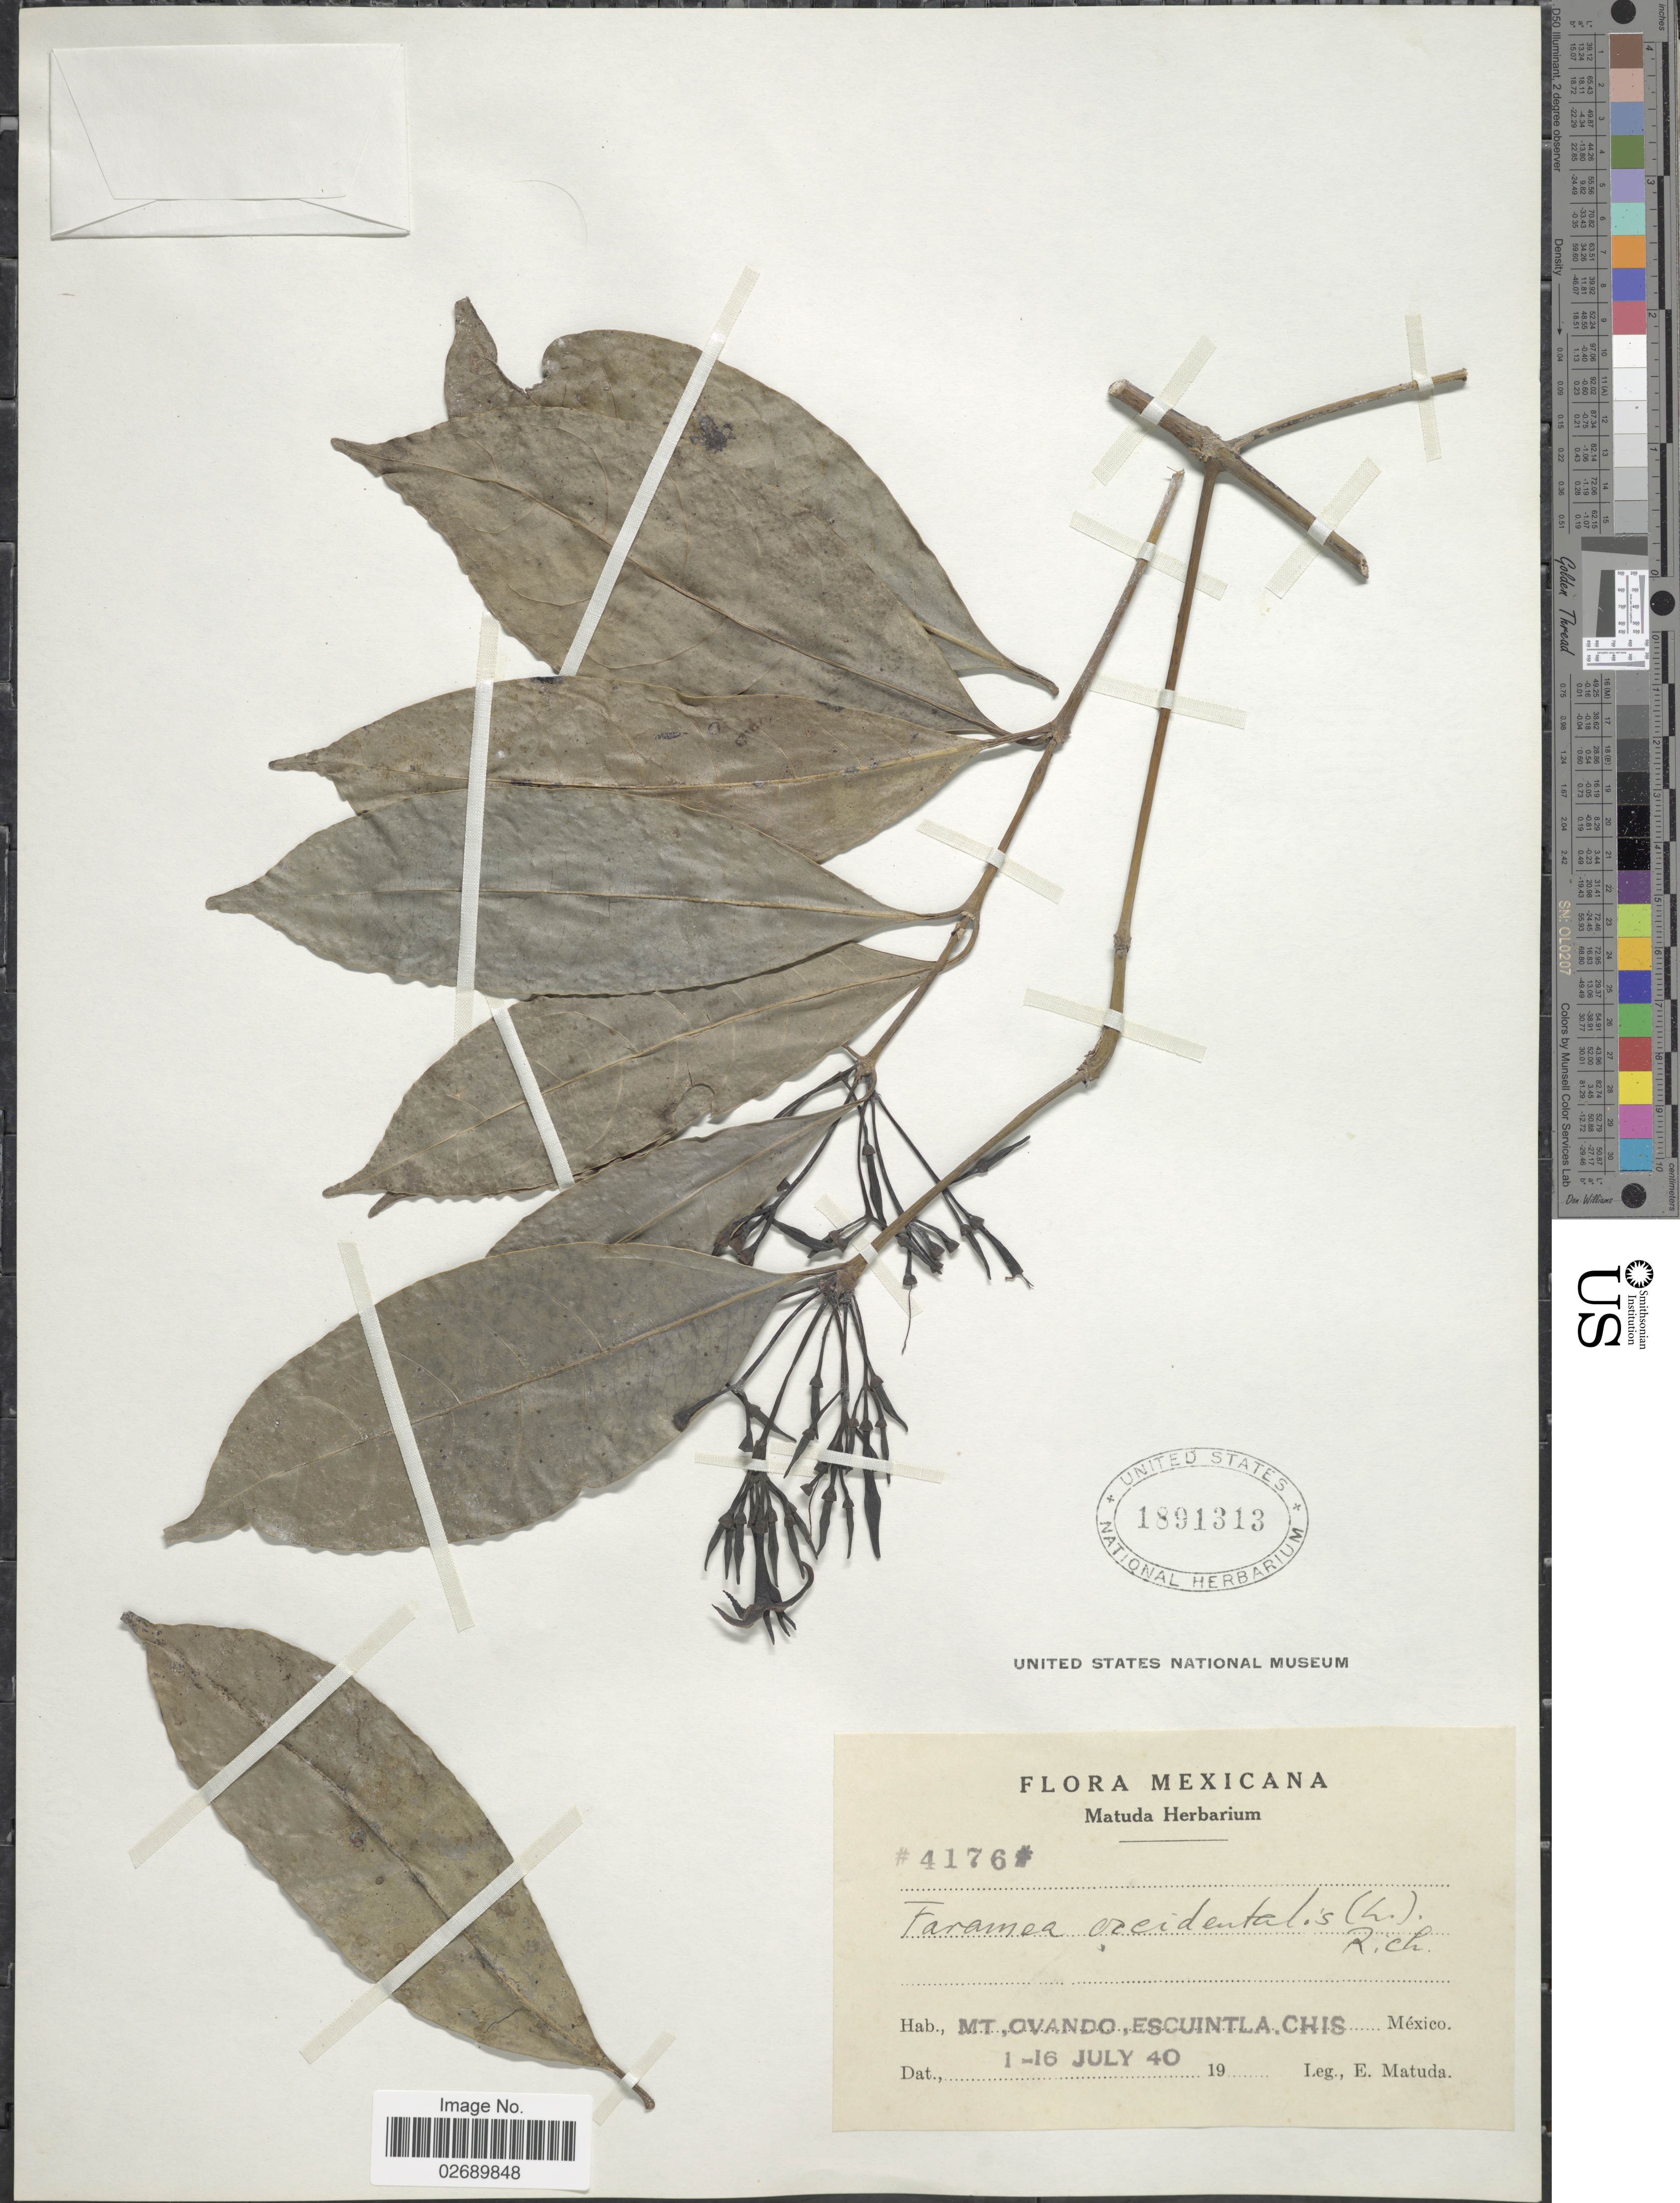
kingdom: Plantae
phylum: Tracheophyta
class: Magnoliopsida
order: Gentianales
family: Rubiaceae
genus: Faramea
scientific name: Faramea occidentalis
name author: (L.) A. Rich.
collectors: E. Matuda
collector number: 4176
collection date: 1940-07-01/1940-07-16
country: Mexico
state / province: Chiapas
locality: Mt. Ovando, Escuintla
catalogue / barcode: US 1891313